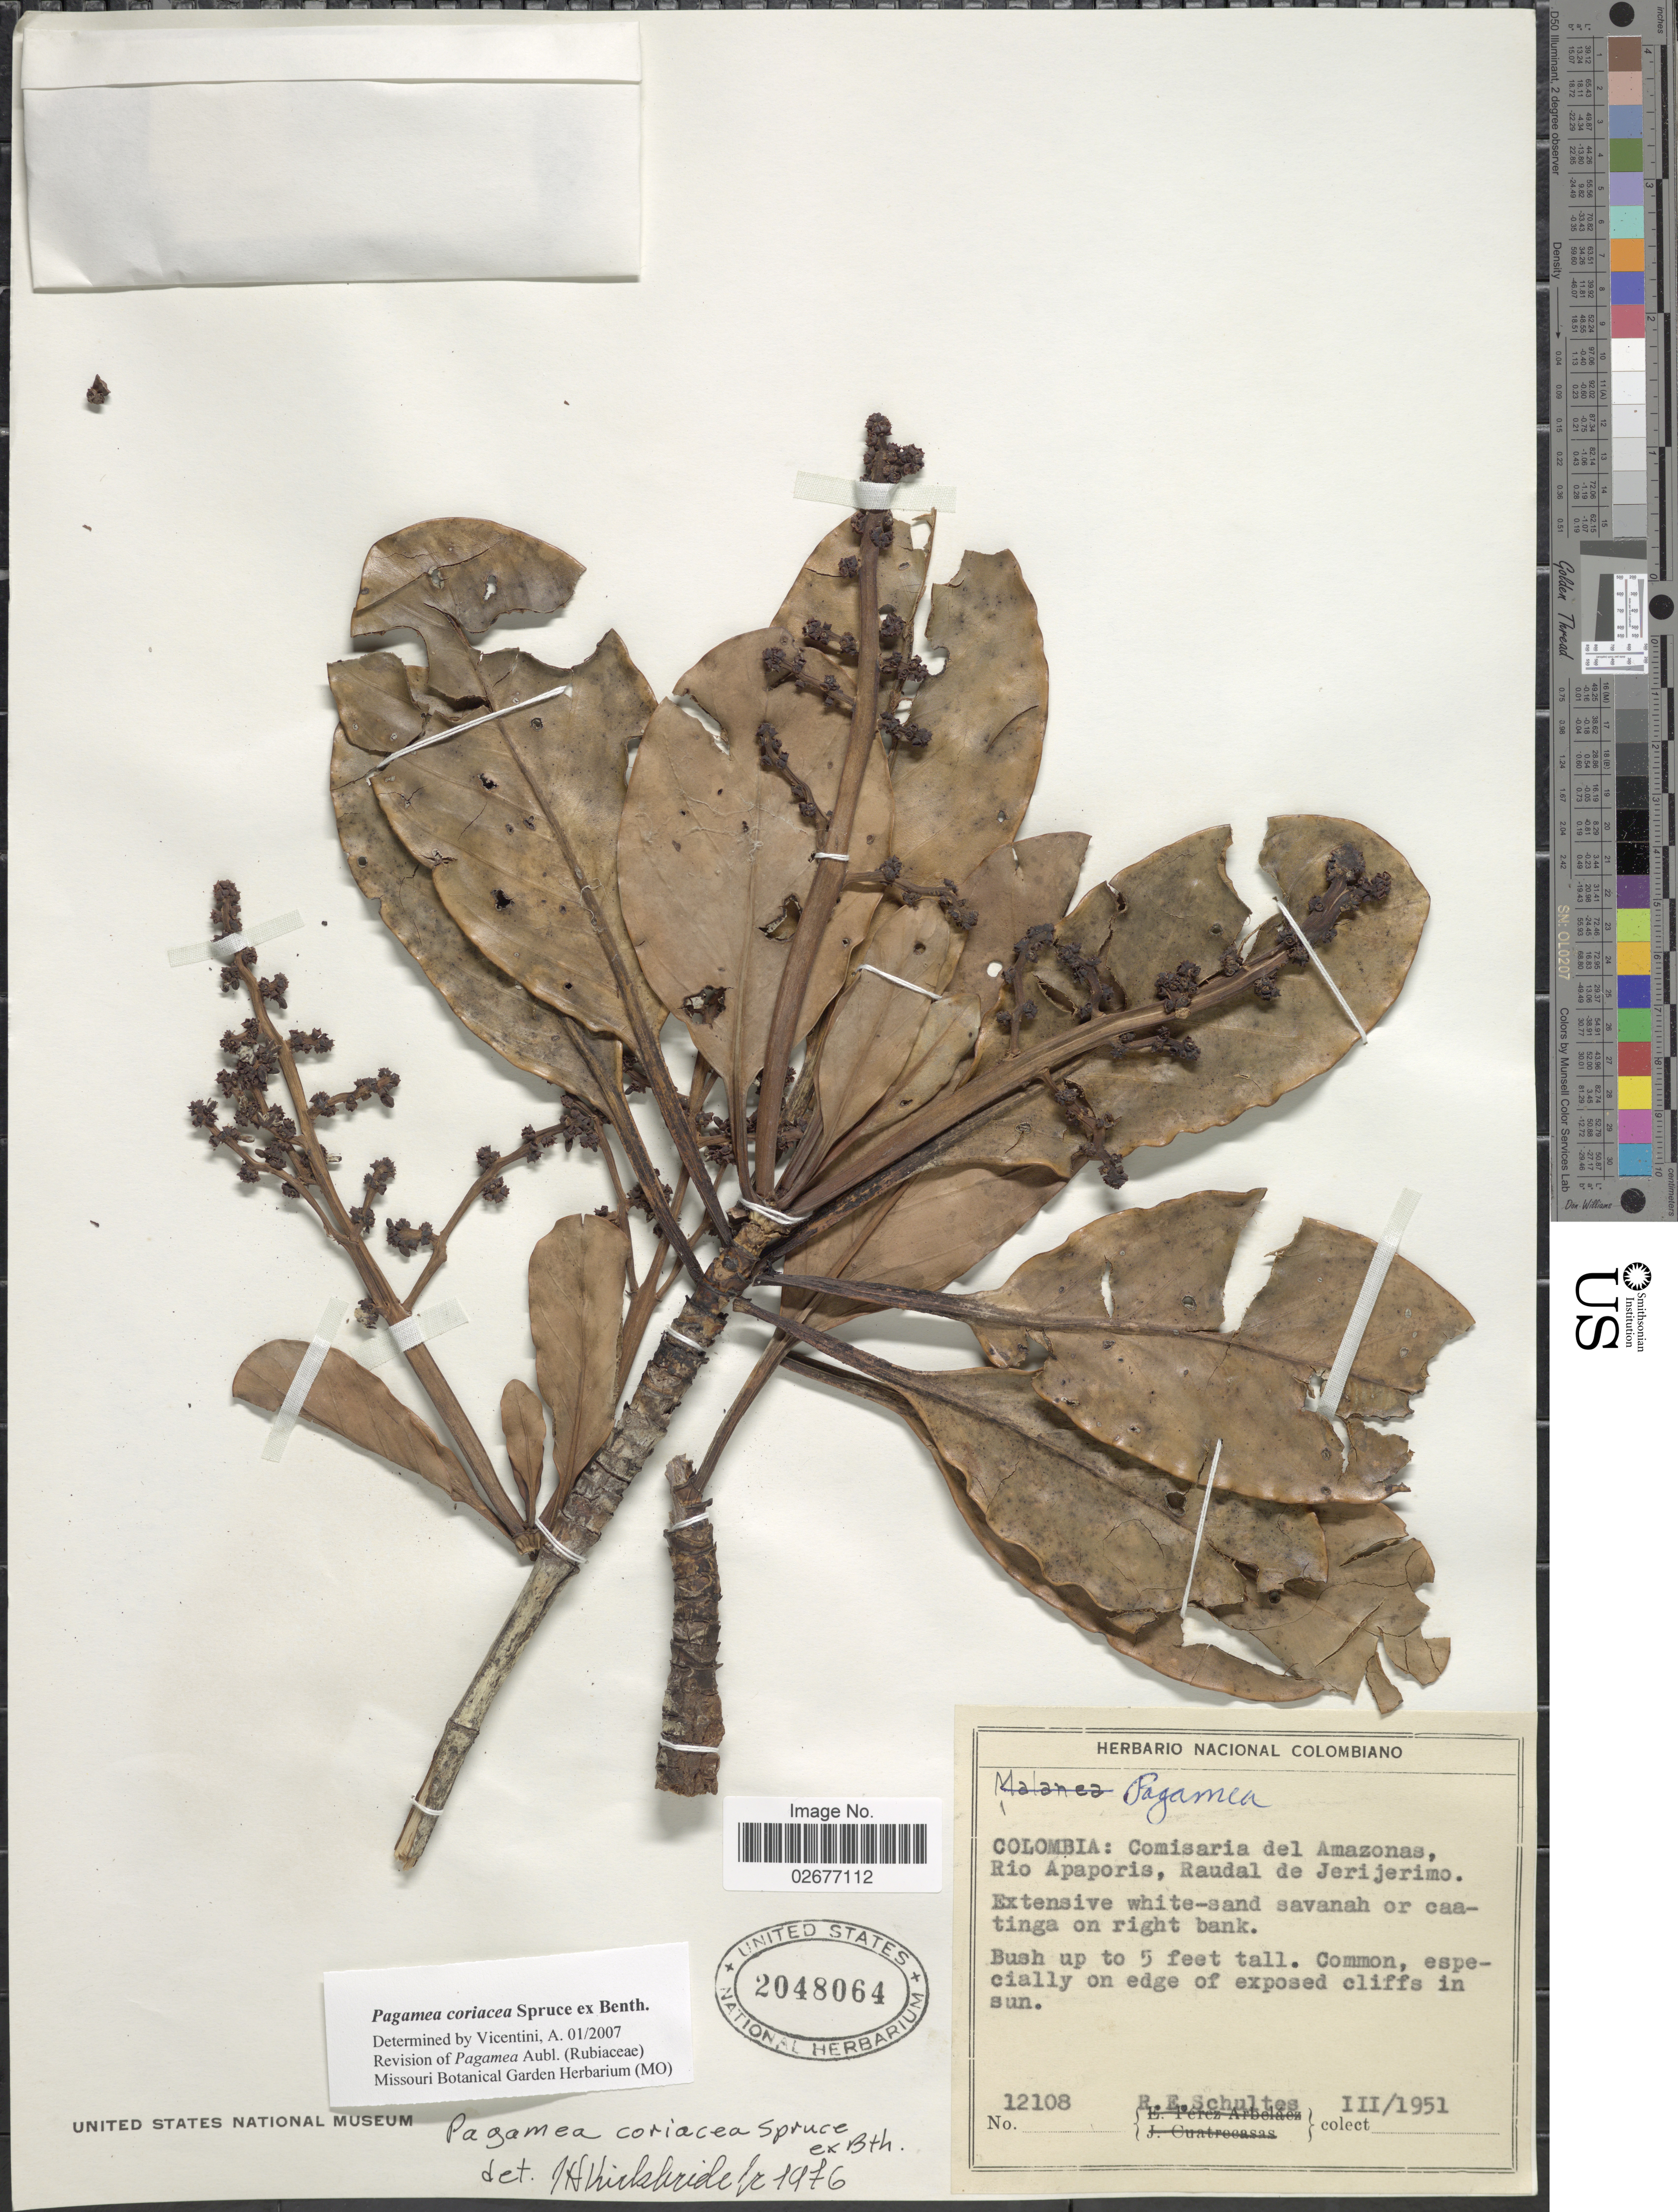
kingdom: Plantae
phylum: Tracheophyta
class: Magnoliopsida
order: Gentianales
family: Rubiaceae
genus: Pagamea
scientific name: Pagamea coriacea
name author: Spruce ex Benth.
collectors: R. E. Schultes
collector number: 12108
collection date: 1951-03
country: Colombia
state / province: Amazônas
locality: Comisaria del Amazonas, Rio Apaporis, Raudal de Jerijerimo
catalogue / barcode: US 2048064